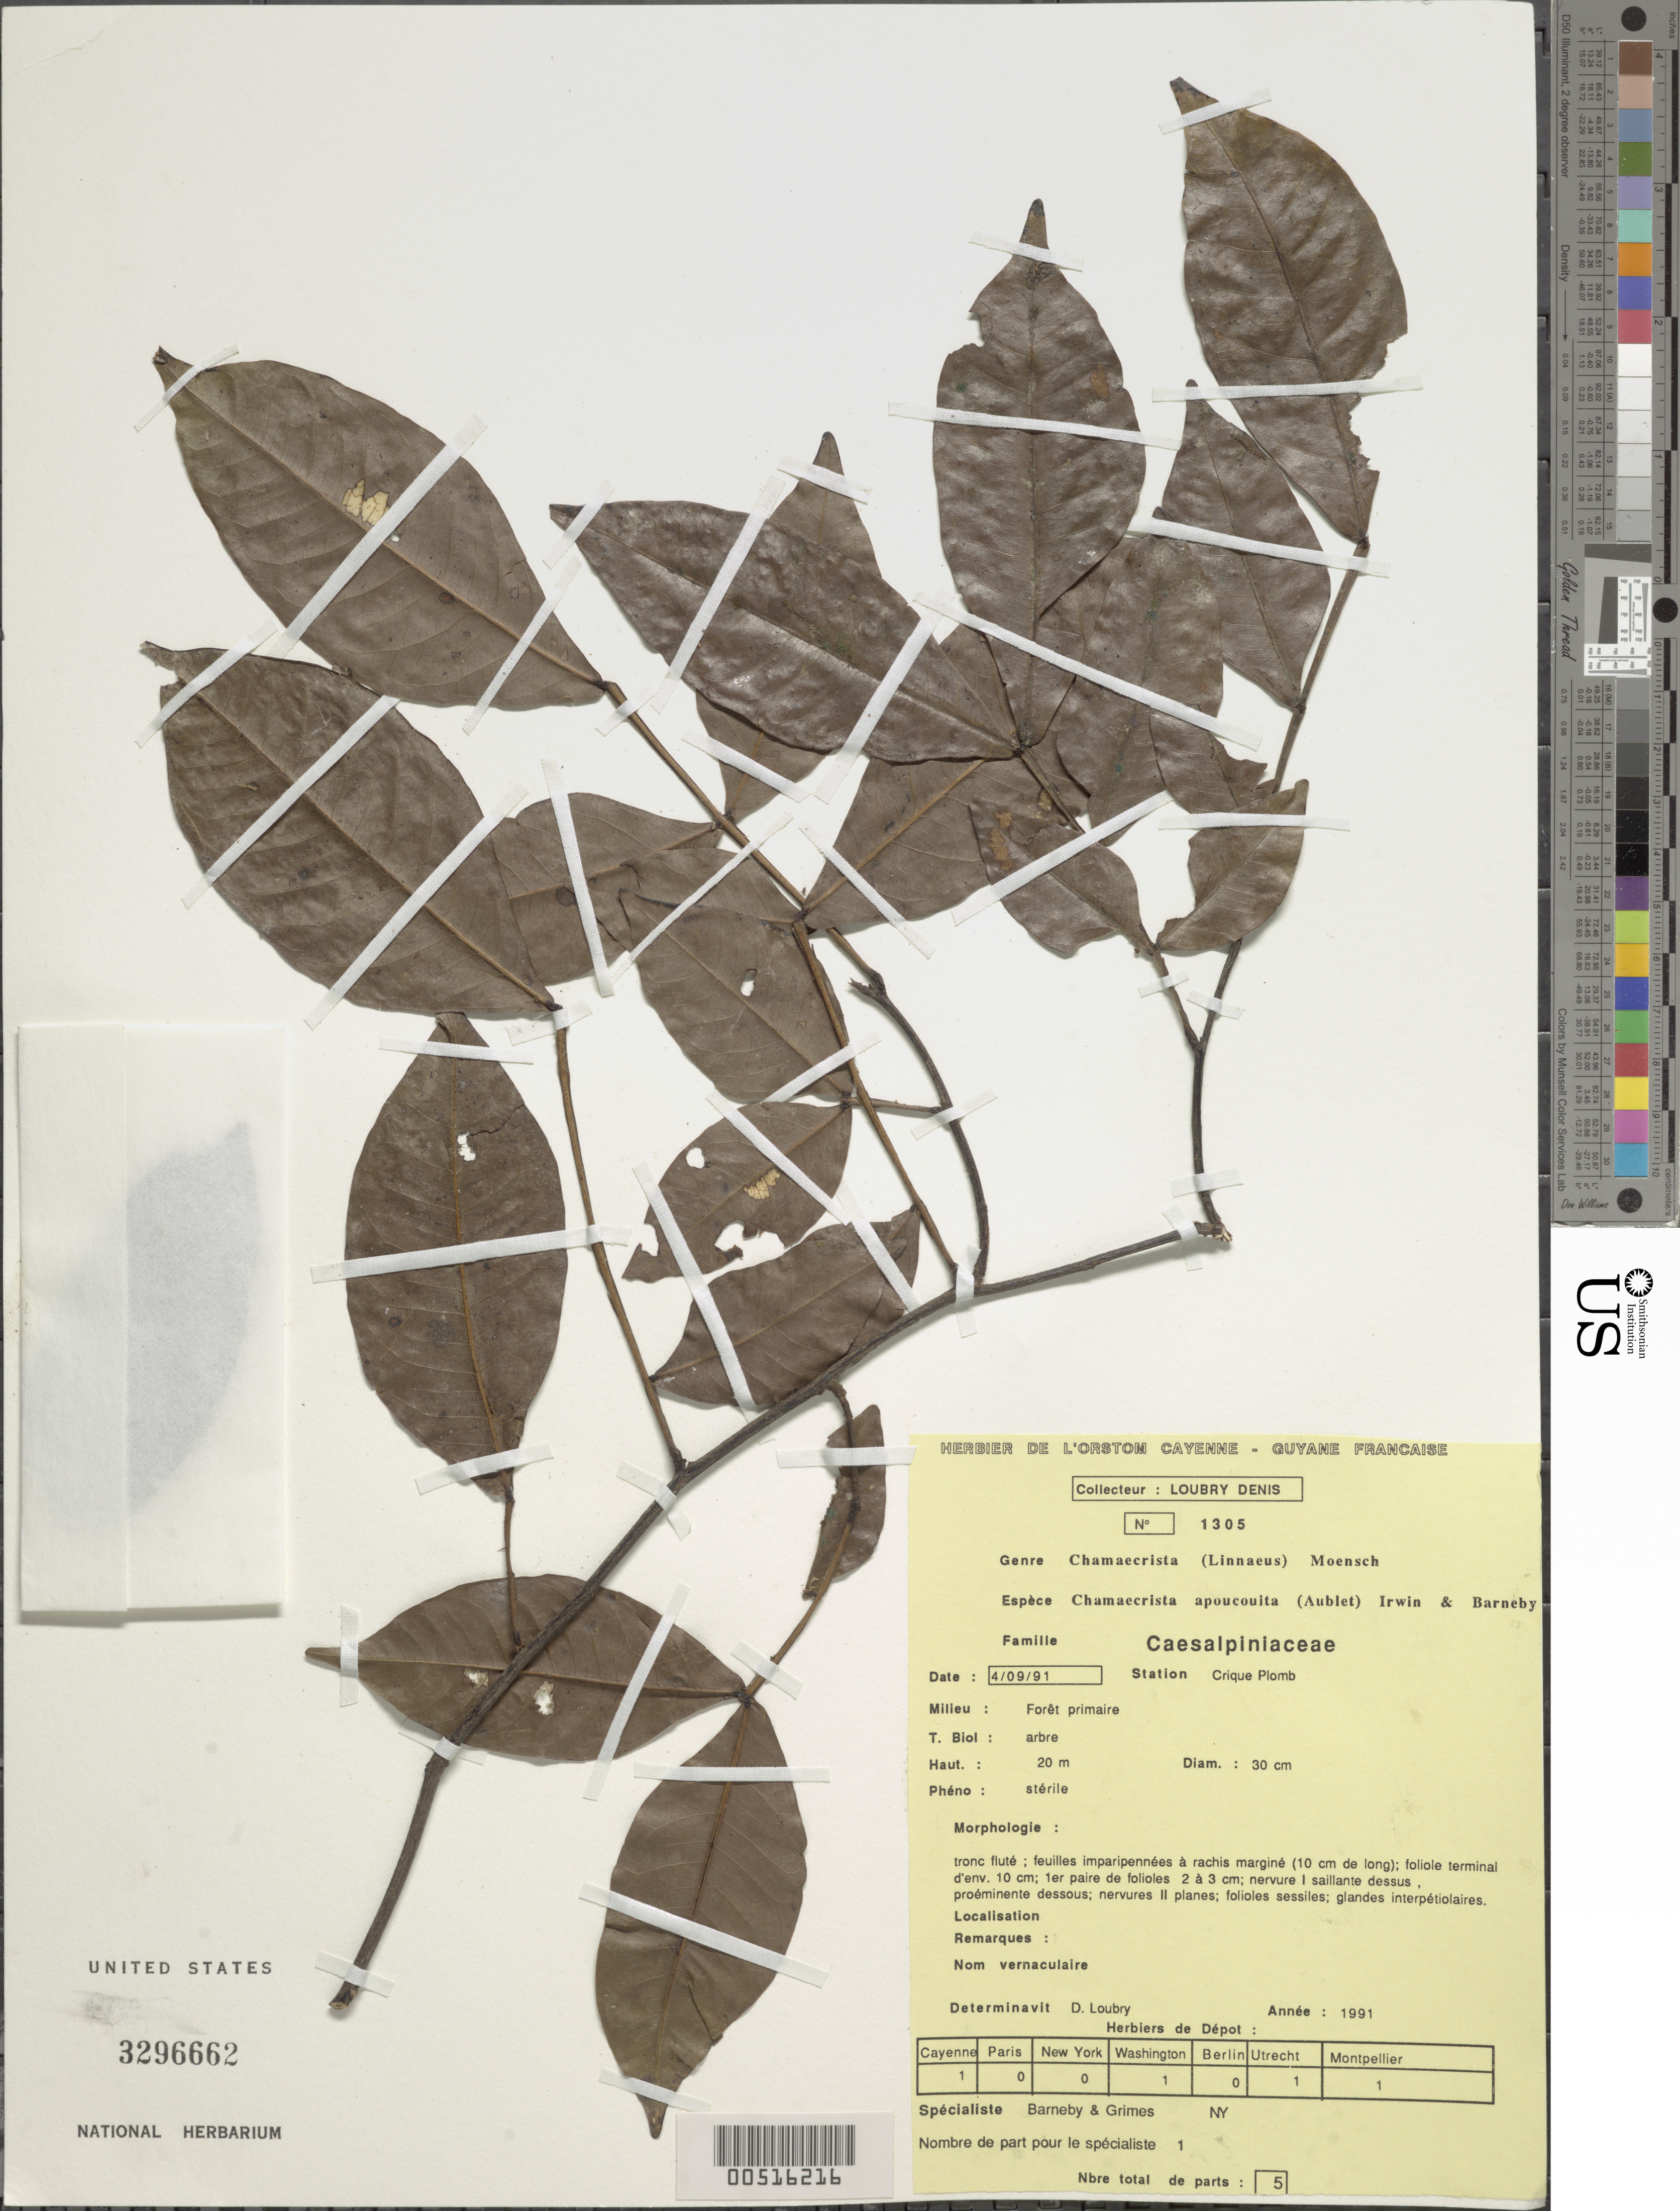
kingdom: Plantae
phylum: Tracheophyta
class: Magnoliopsida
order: Fabales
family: Fabaceae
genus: Chamaecrista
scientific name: Chamaecrista apoucouita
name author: (Aubl.) H.S. Irwin & Barneby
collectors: D. Loubry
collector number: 1305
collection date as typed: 04 Sep 1991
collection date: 1991-09-04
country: French Guiana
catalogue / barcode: US 3296662